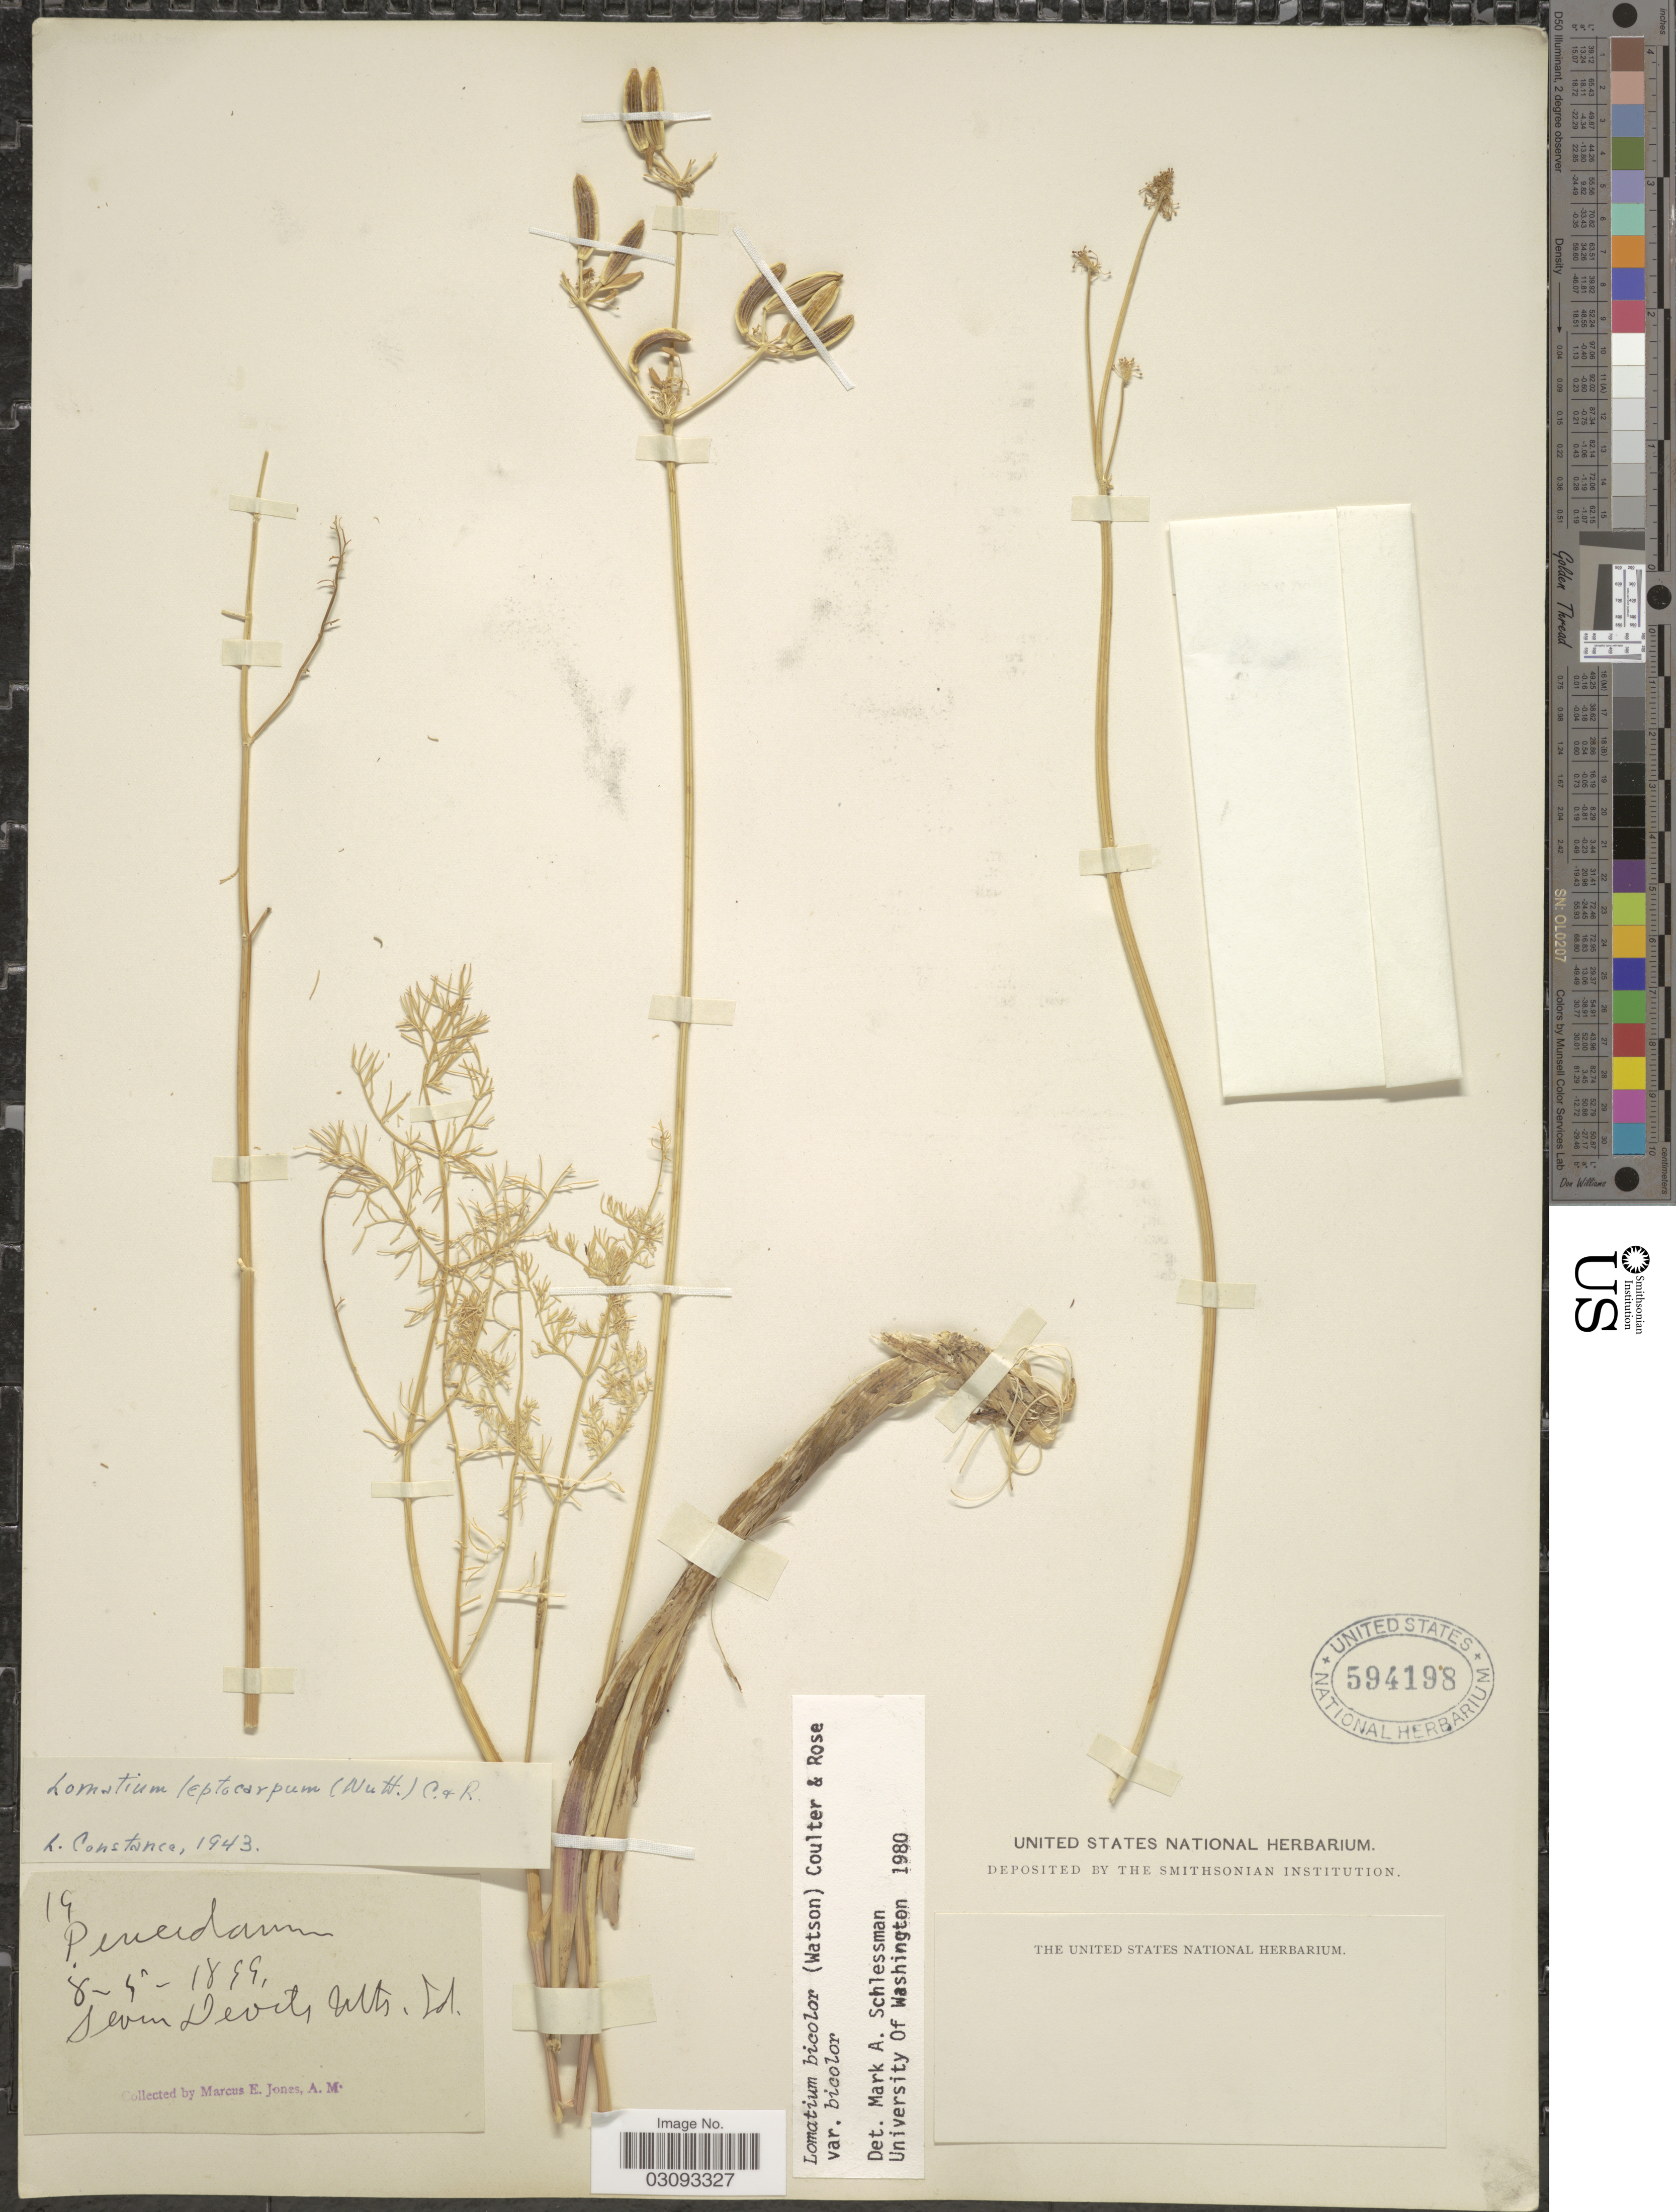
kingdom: Plantae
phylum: Tracheophyta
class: Magnoliopsida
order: Apiales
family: Apiaceae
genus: Lomatium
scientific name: Lomatium bicolor var. bicolor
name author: (S. Watson) J.M. Coult. & Rose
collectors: M. E. Jones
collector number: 19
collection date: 1899-08-05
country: United States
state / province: Idaho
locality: Seven Devils Mts.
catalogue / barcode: US 594198